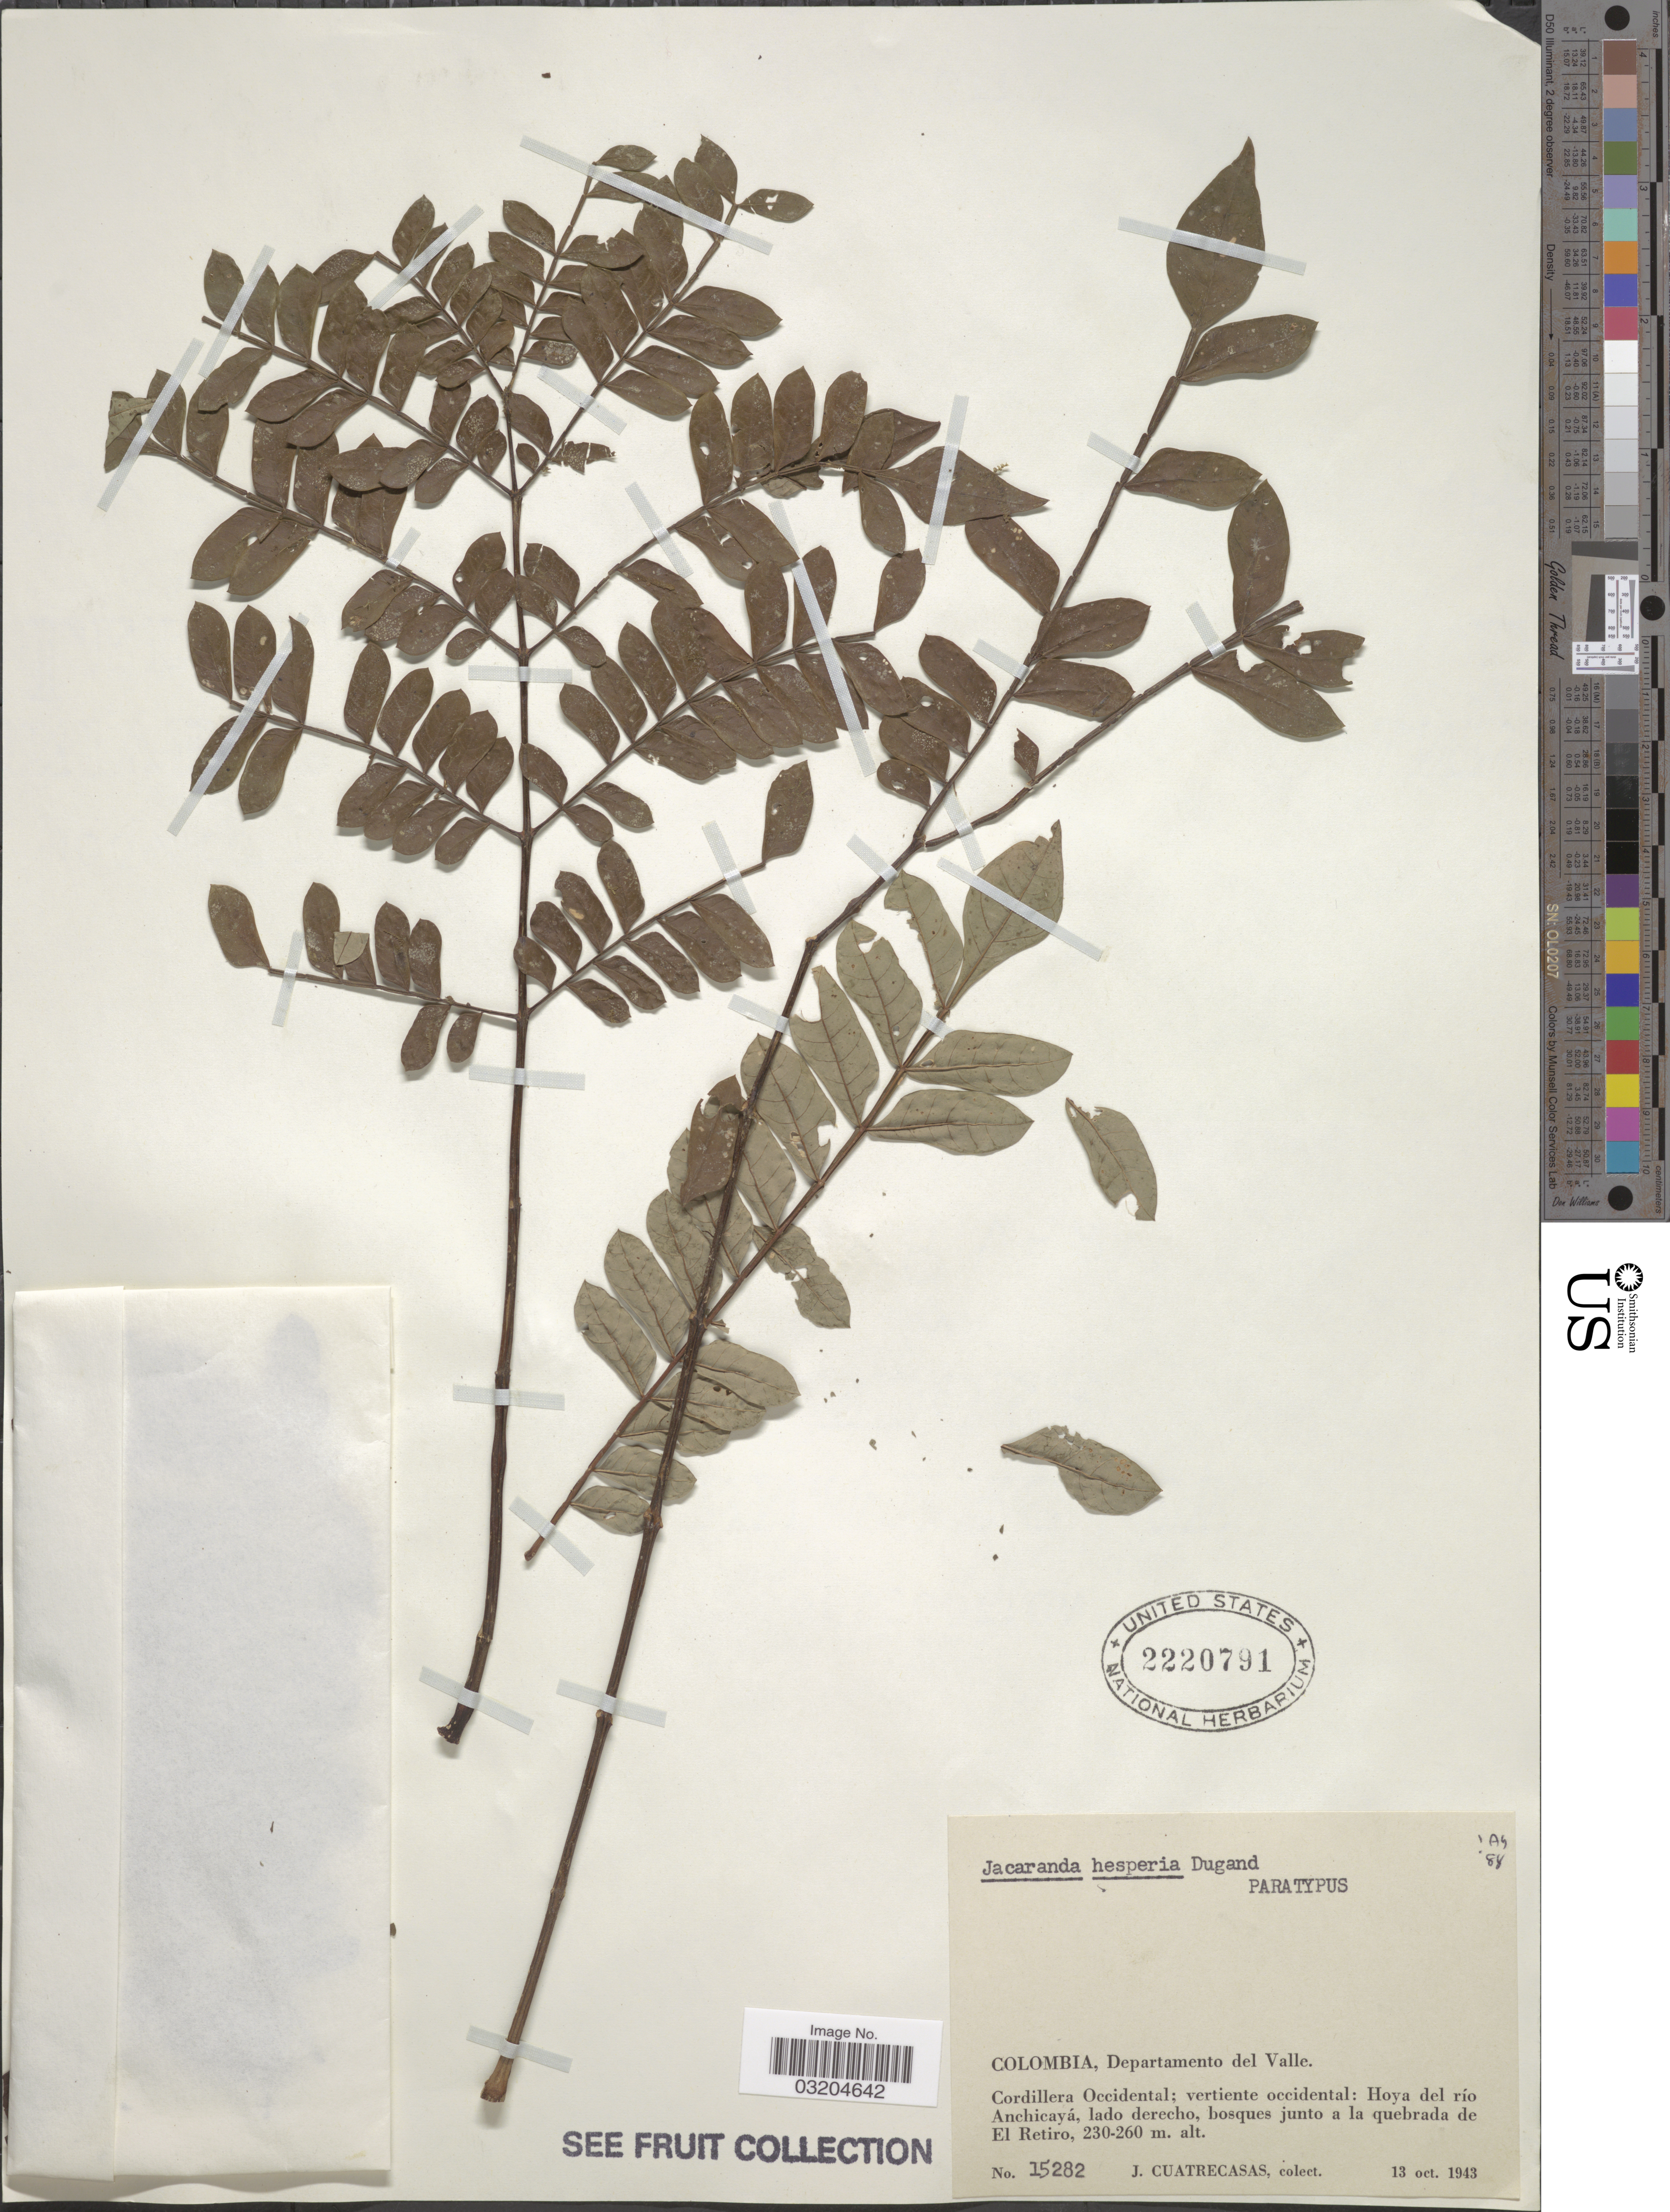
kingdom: Plantae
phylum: Tracheophyta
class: Magnoliopsida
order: Lamiales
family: Bignoniaceae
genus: Jacaranda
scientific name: Jacaranda hesperia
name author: Dugand G.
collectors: J. Cuatrecasas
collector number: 15282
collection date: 1943-10-13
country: Colombia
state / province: Valle del Cauca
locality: Departamento del Valle. Cordillera Occidental; vertiente occidental: Hoya del río Anchicayá, lado derecho, bosques junto a la quebrada de El Retiro.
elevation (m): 230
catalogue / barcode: US 2220791